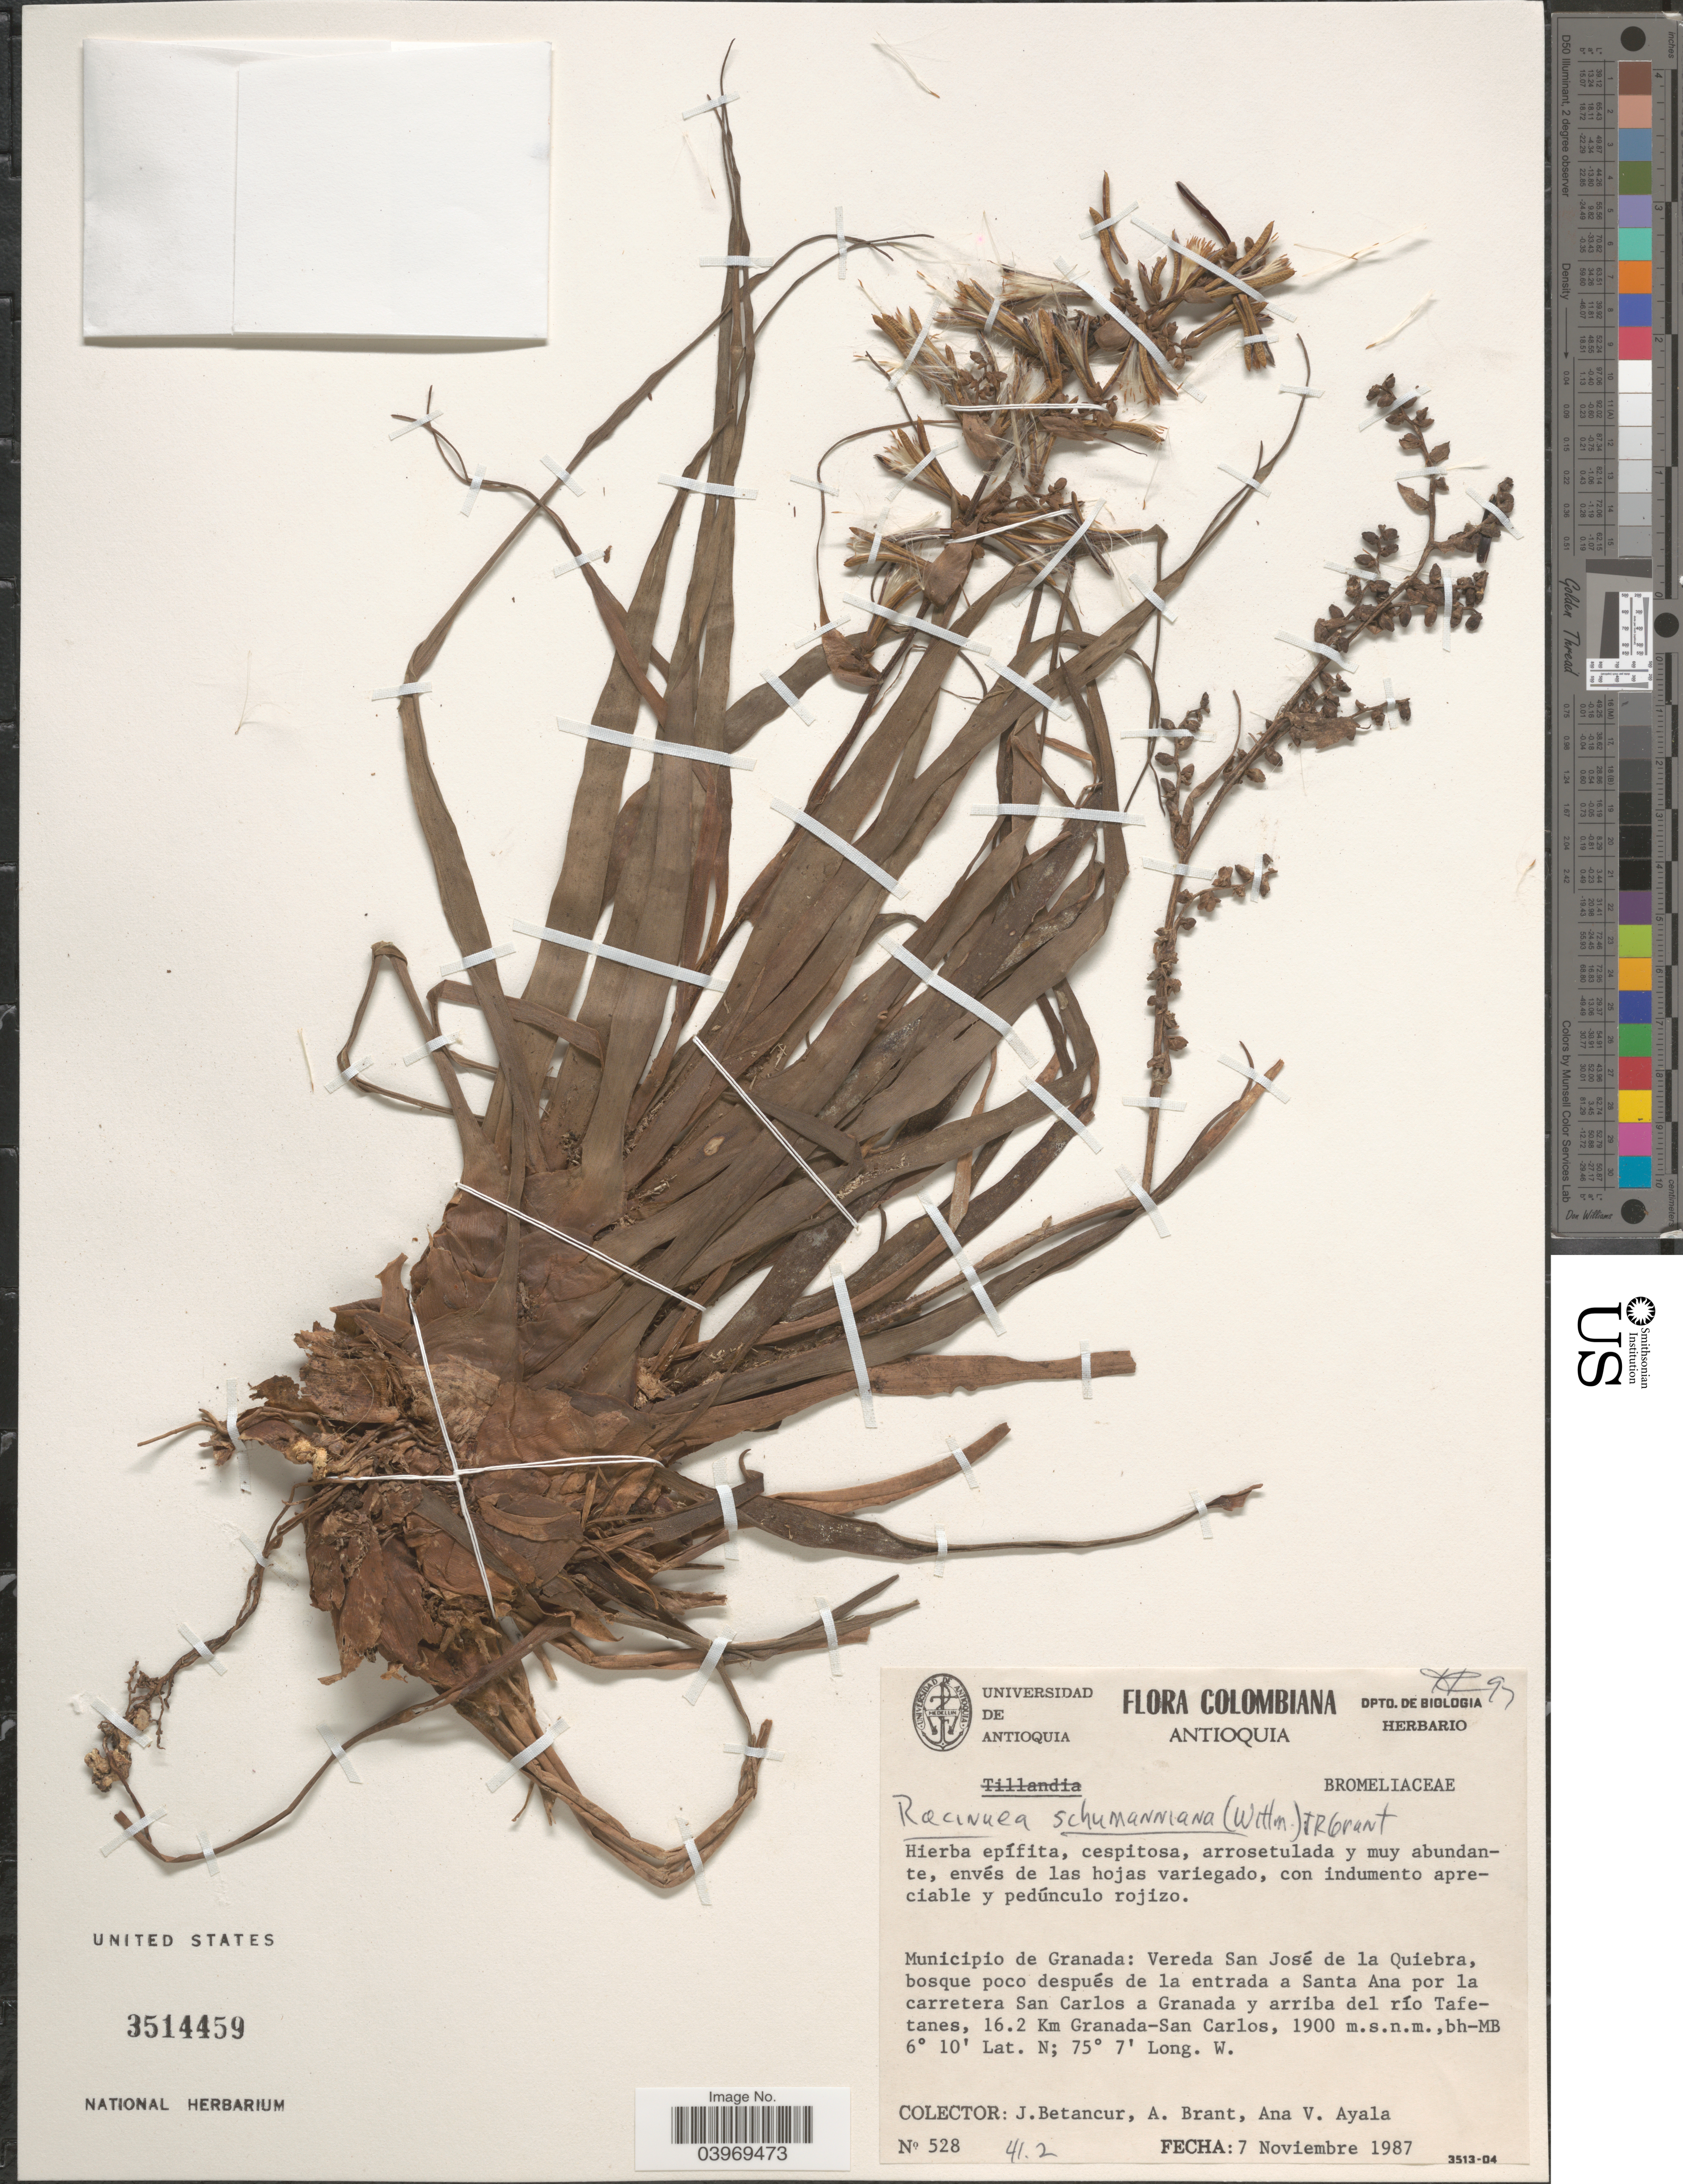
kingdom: Plantae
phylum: Tracheophyta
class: Liliopsida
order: Poales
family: Bromeliaceae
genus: Racinaea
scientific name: Racinaea schumanniana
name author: (Wittm.) J.R. Grant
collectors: J. Betancur, A. Brant & A. V. Ayala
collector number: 528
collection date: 1987-11-07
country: Colombia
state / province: Antioquia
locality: Municipio de Granada: Vereda San José de la Quiebra, bosque poco después de la entrada a Santa Ana por la carretera San Carlos a Granada y arriba del río Tafetanes, 16.2 Km Granada-San Carlos.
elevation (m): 1900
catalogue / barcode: US 3514459